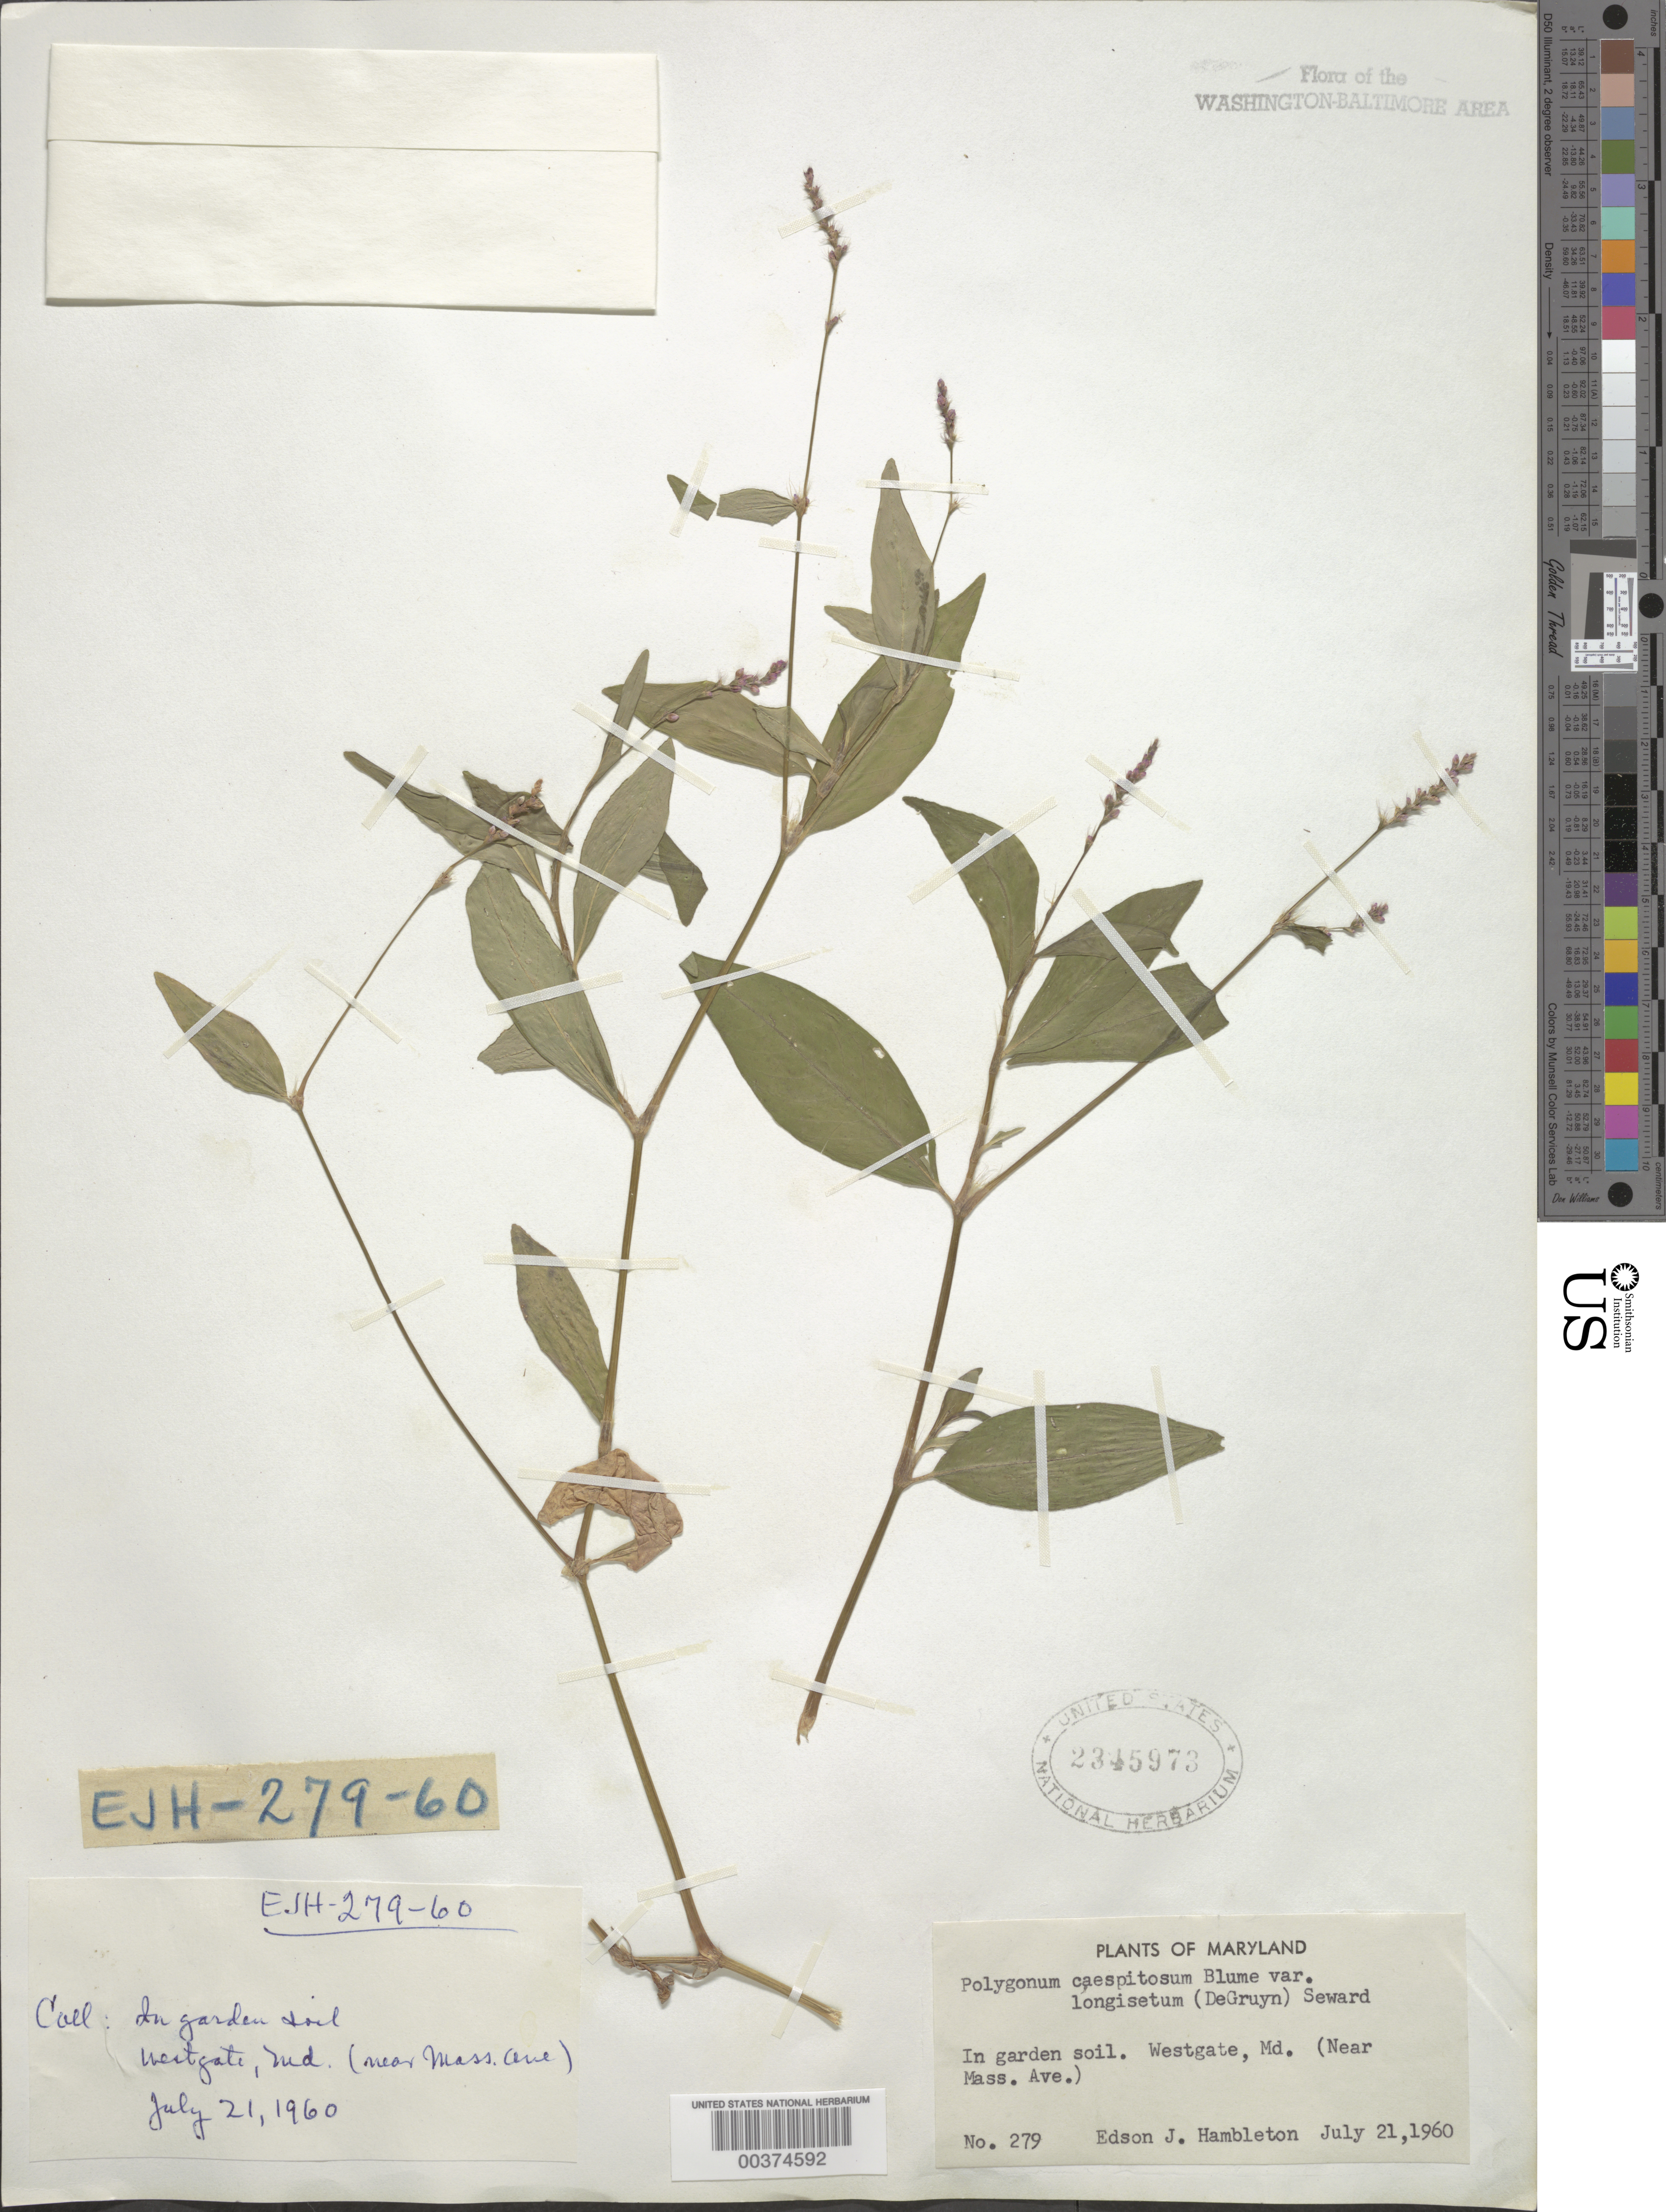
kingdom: Plantae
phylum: Tracheophyta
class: Magnoliopsida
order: Caryophyllales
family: Polygonaceae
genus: Persicaria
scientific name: Persicaria longiseta (Bruijn) Kitag.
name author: (Bruijn &) Kitag.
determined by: Atha, D. E.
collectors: E. Hambleton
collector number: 279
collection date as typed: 21 Jul 1960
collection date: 1960-07-21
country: United States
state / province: Maryland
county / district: Montgomery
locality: Westgate, near Mass. Ave.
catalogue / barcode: US 2345973